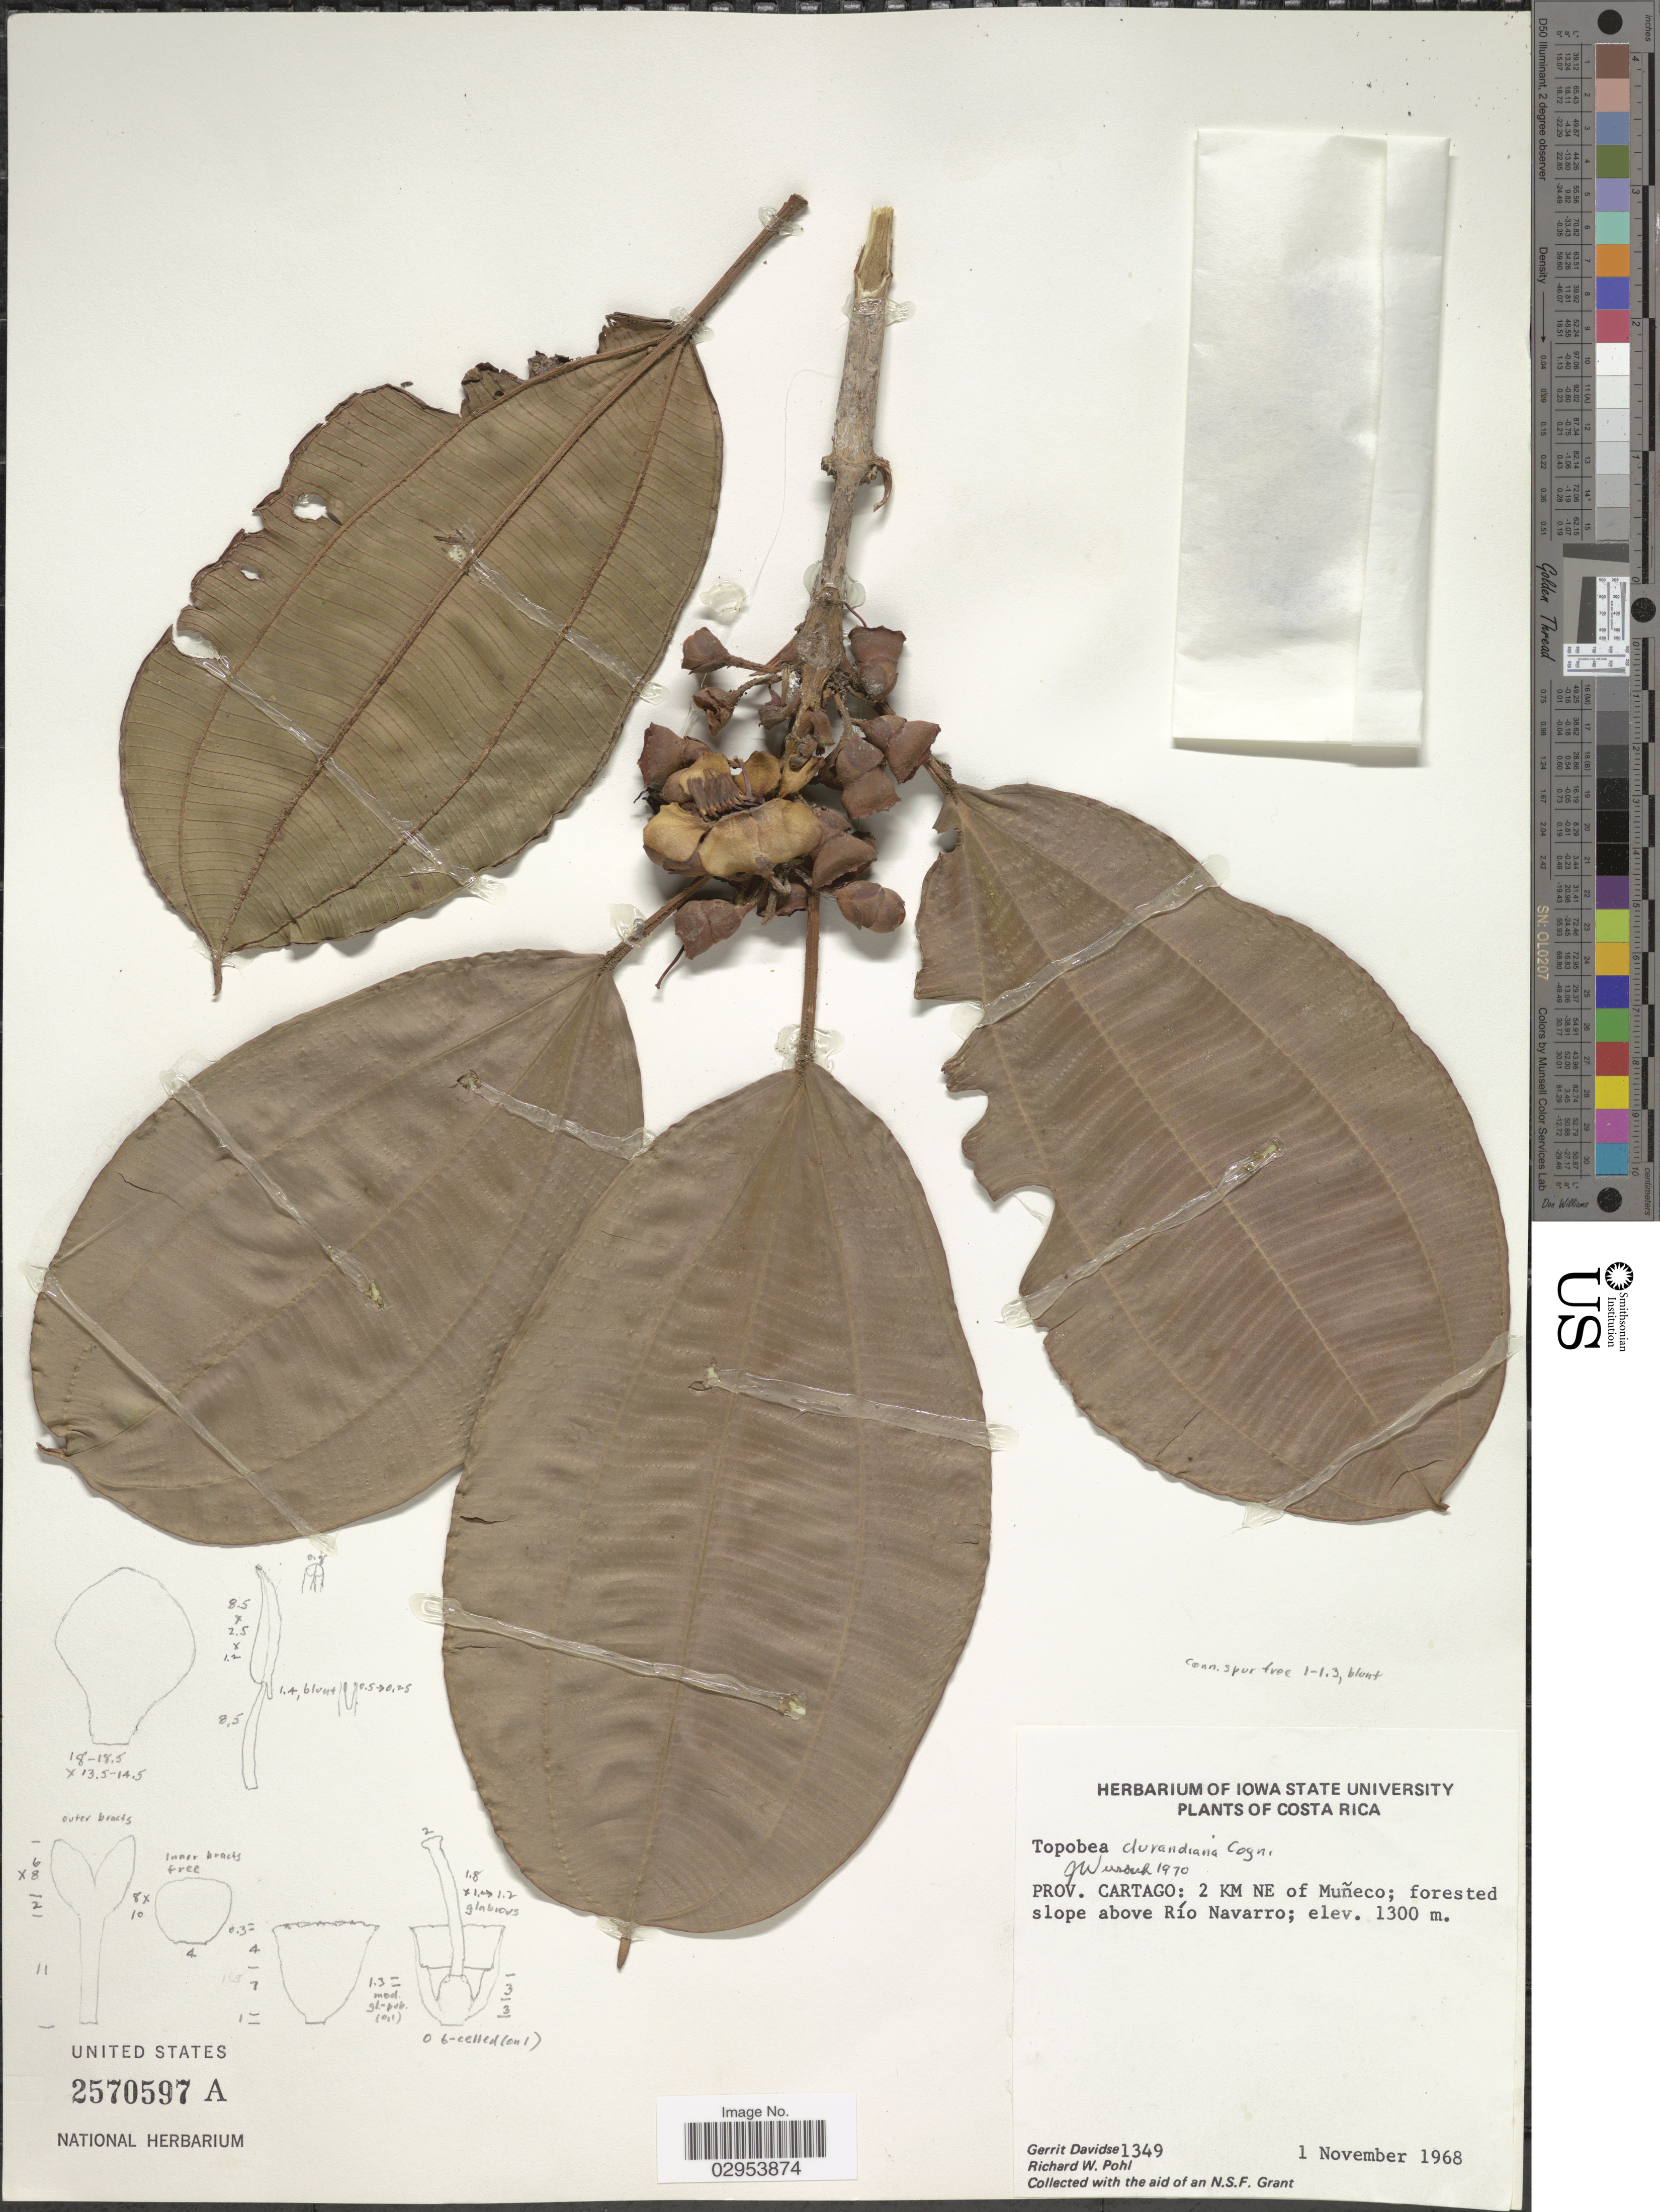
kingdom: Plantae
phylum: Tracheophyta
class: Magnoliopsida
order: Myrtales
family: Melastomataceae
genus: Topobea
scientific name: Topobea maurofernandeziana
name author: Cogn.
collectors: G. Davidse & R. W. Pohl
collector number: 1349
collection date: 1968-11-01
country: Costa Rica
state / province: Cartago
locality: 2 KM NE of Muñeco; forested slope above Río Navarro.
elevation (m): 1300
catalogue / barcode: US 2570597A